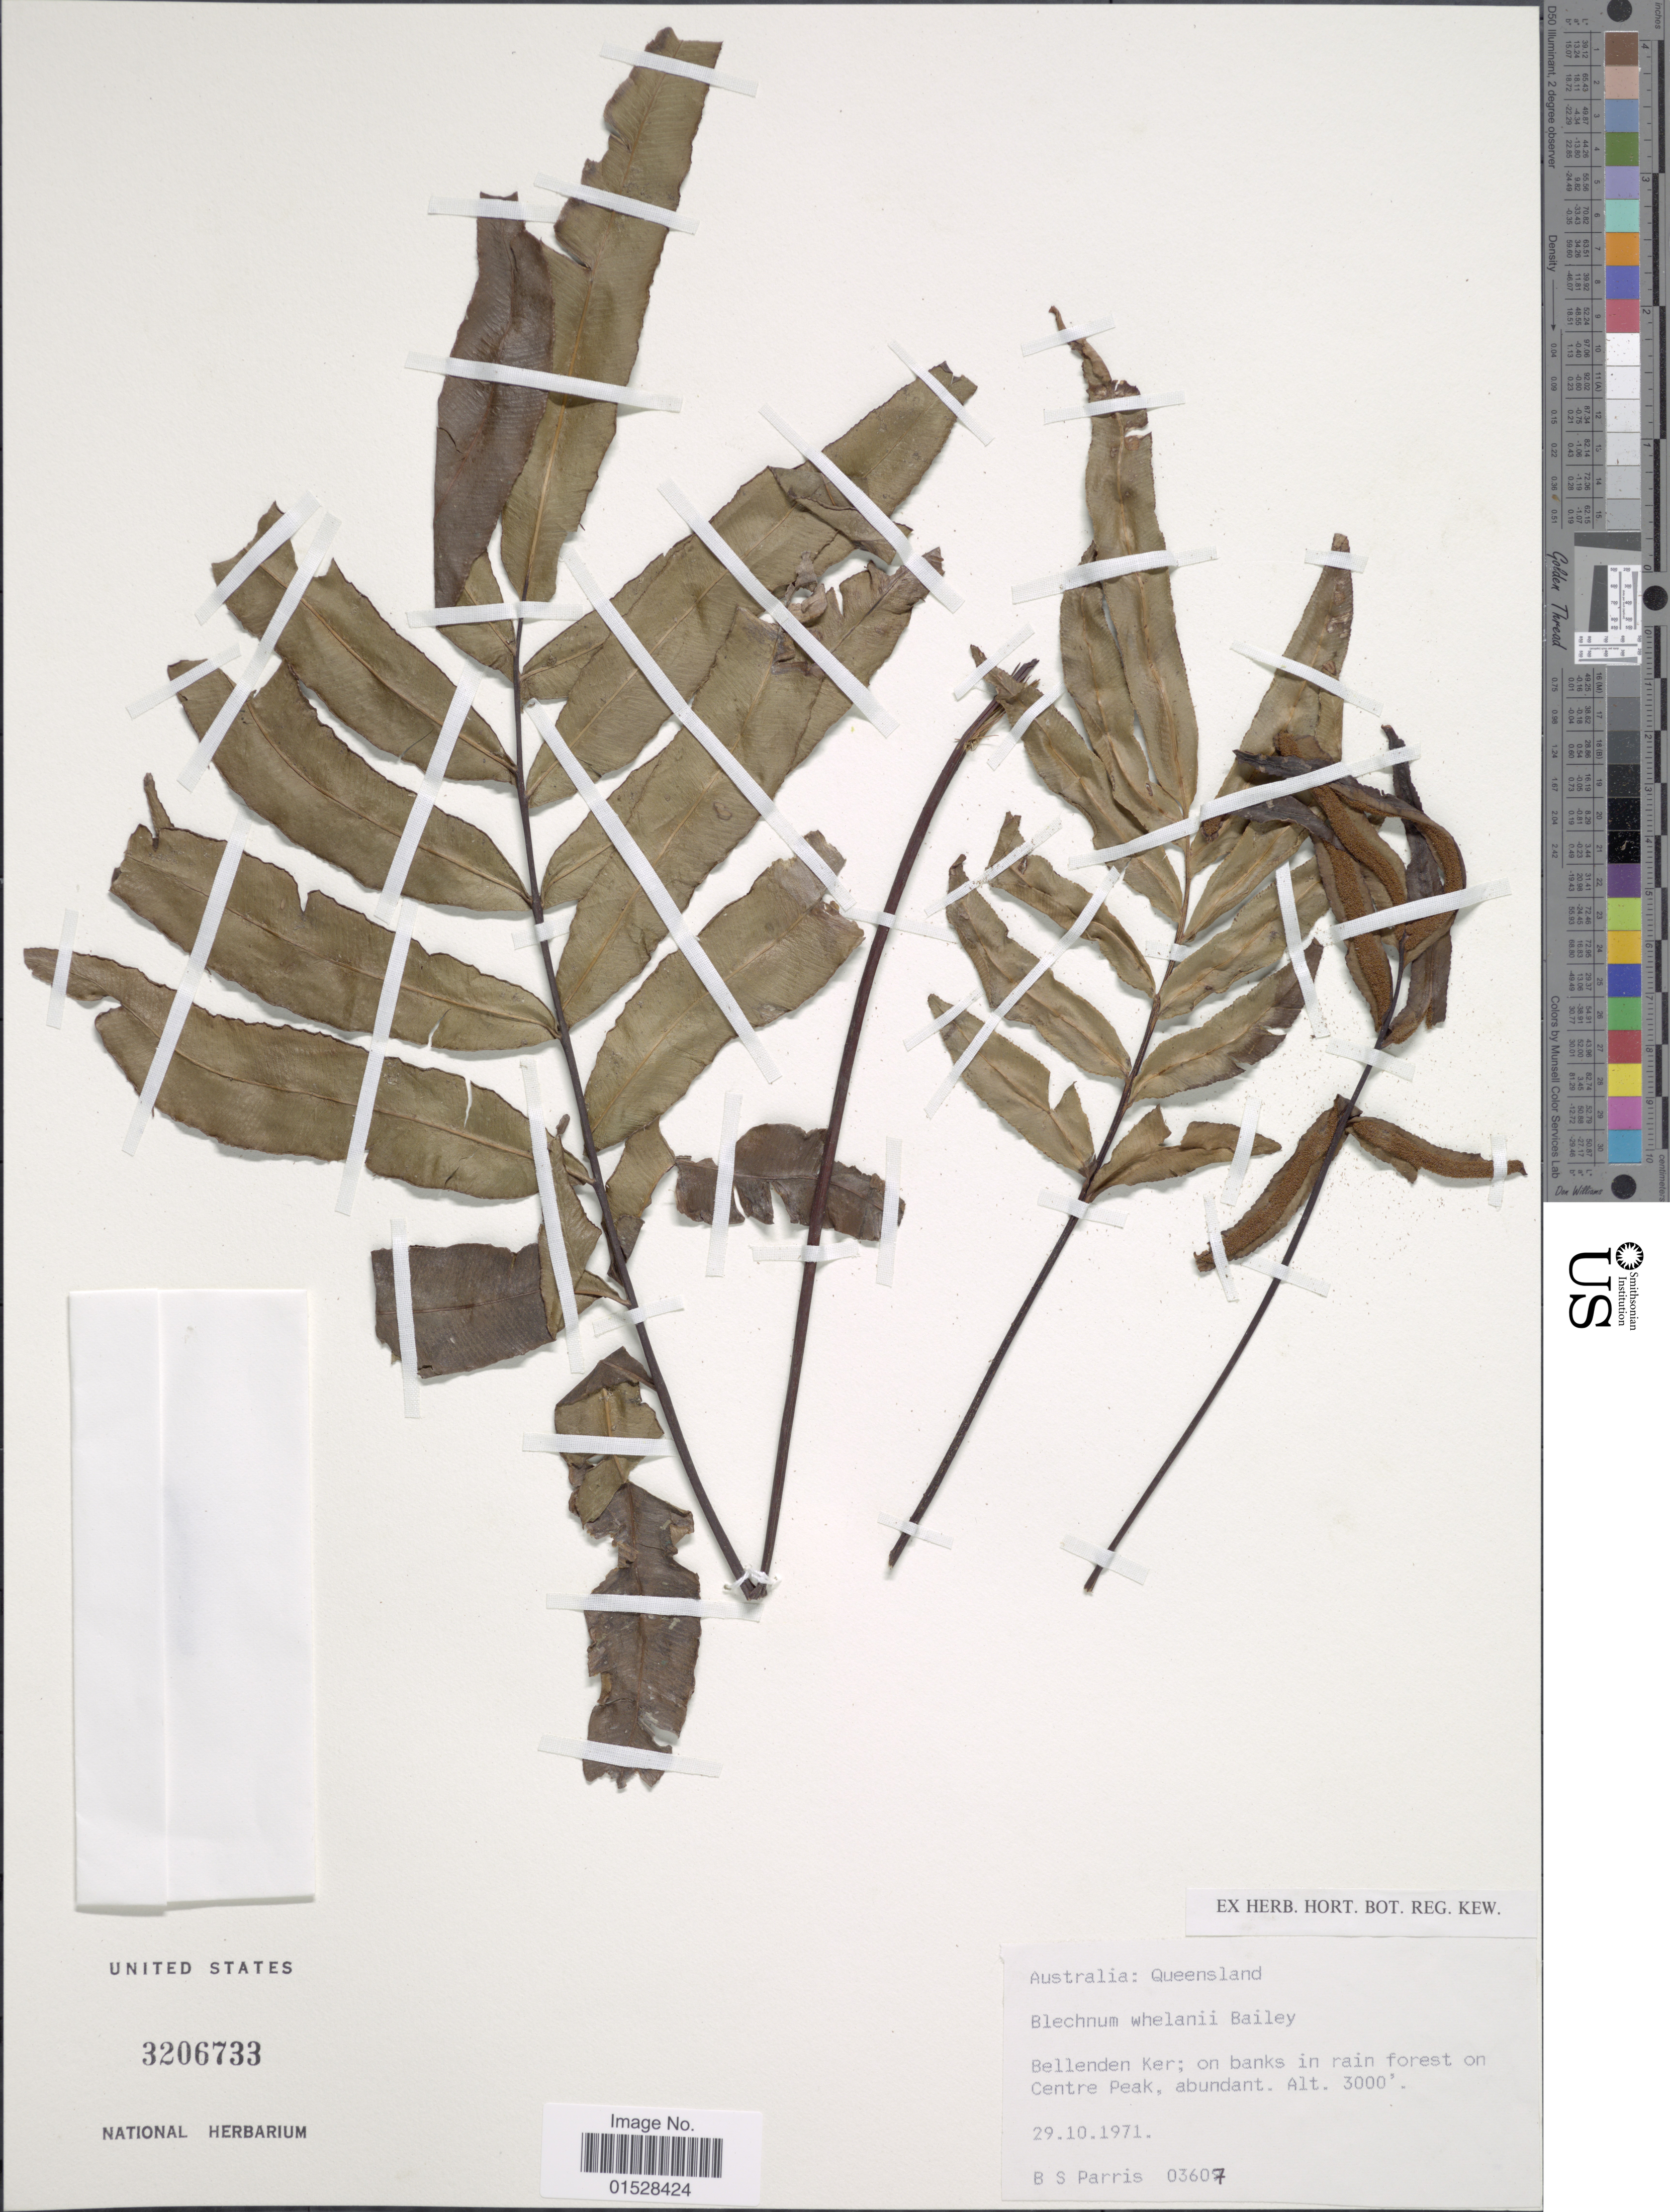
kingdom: Plantae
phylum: Tracheophyta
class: Polypodiopsida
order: Polypodiales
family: Blechnaceae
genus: Blechnum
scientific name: Blechnum whelanii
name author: F.M. Bailey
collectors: B. S. Parris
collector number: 03607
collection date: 1971-10-29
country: Australia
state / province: Queensland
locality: Bellenden Ker; on banks in rain forest on Centre Peak.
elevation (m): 914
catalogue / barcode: US 3206733